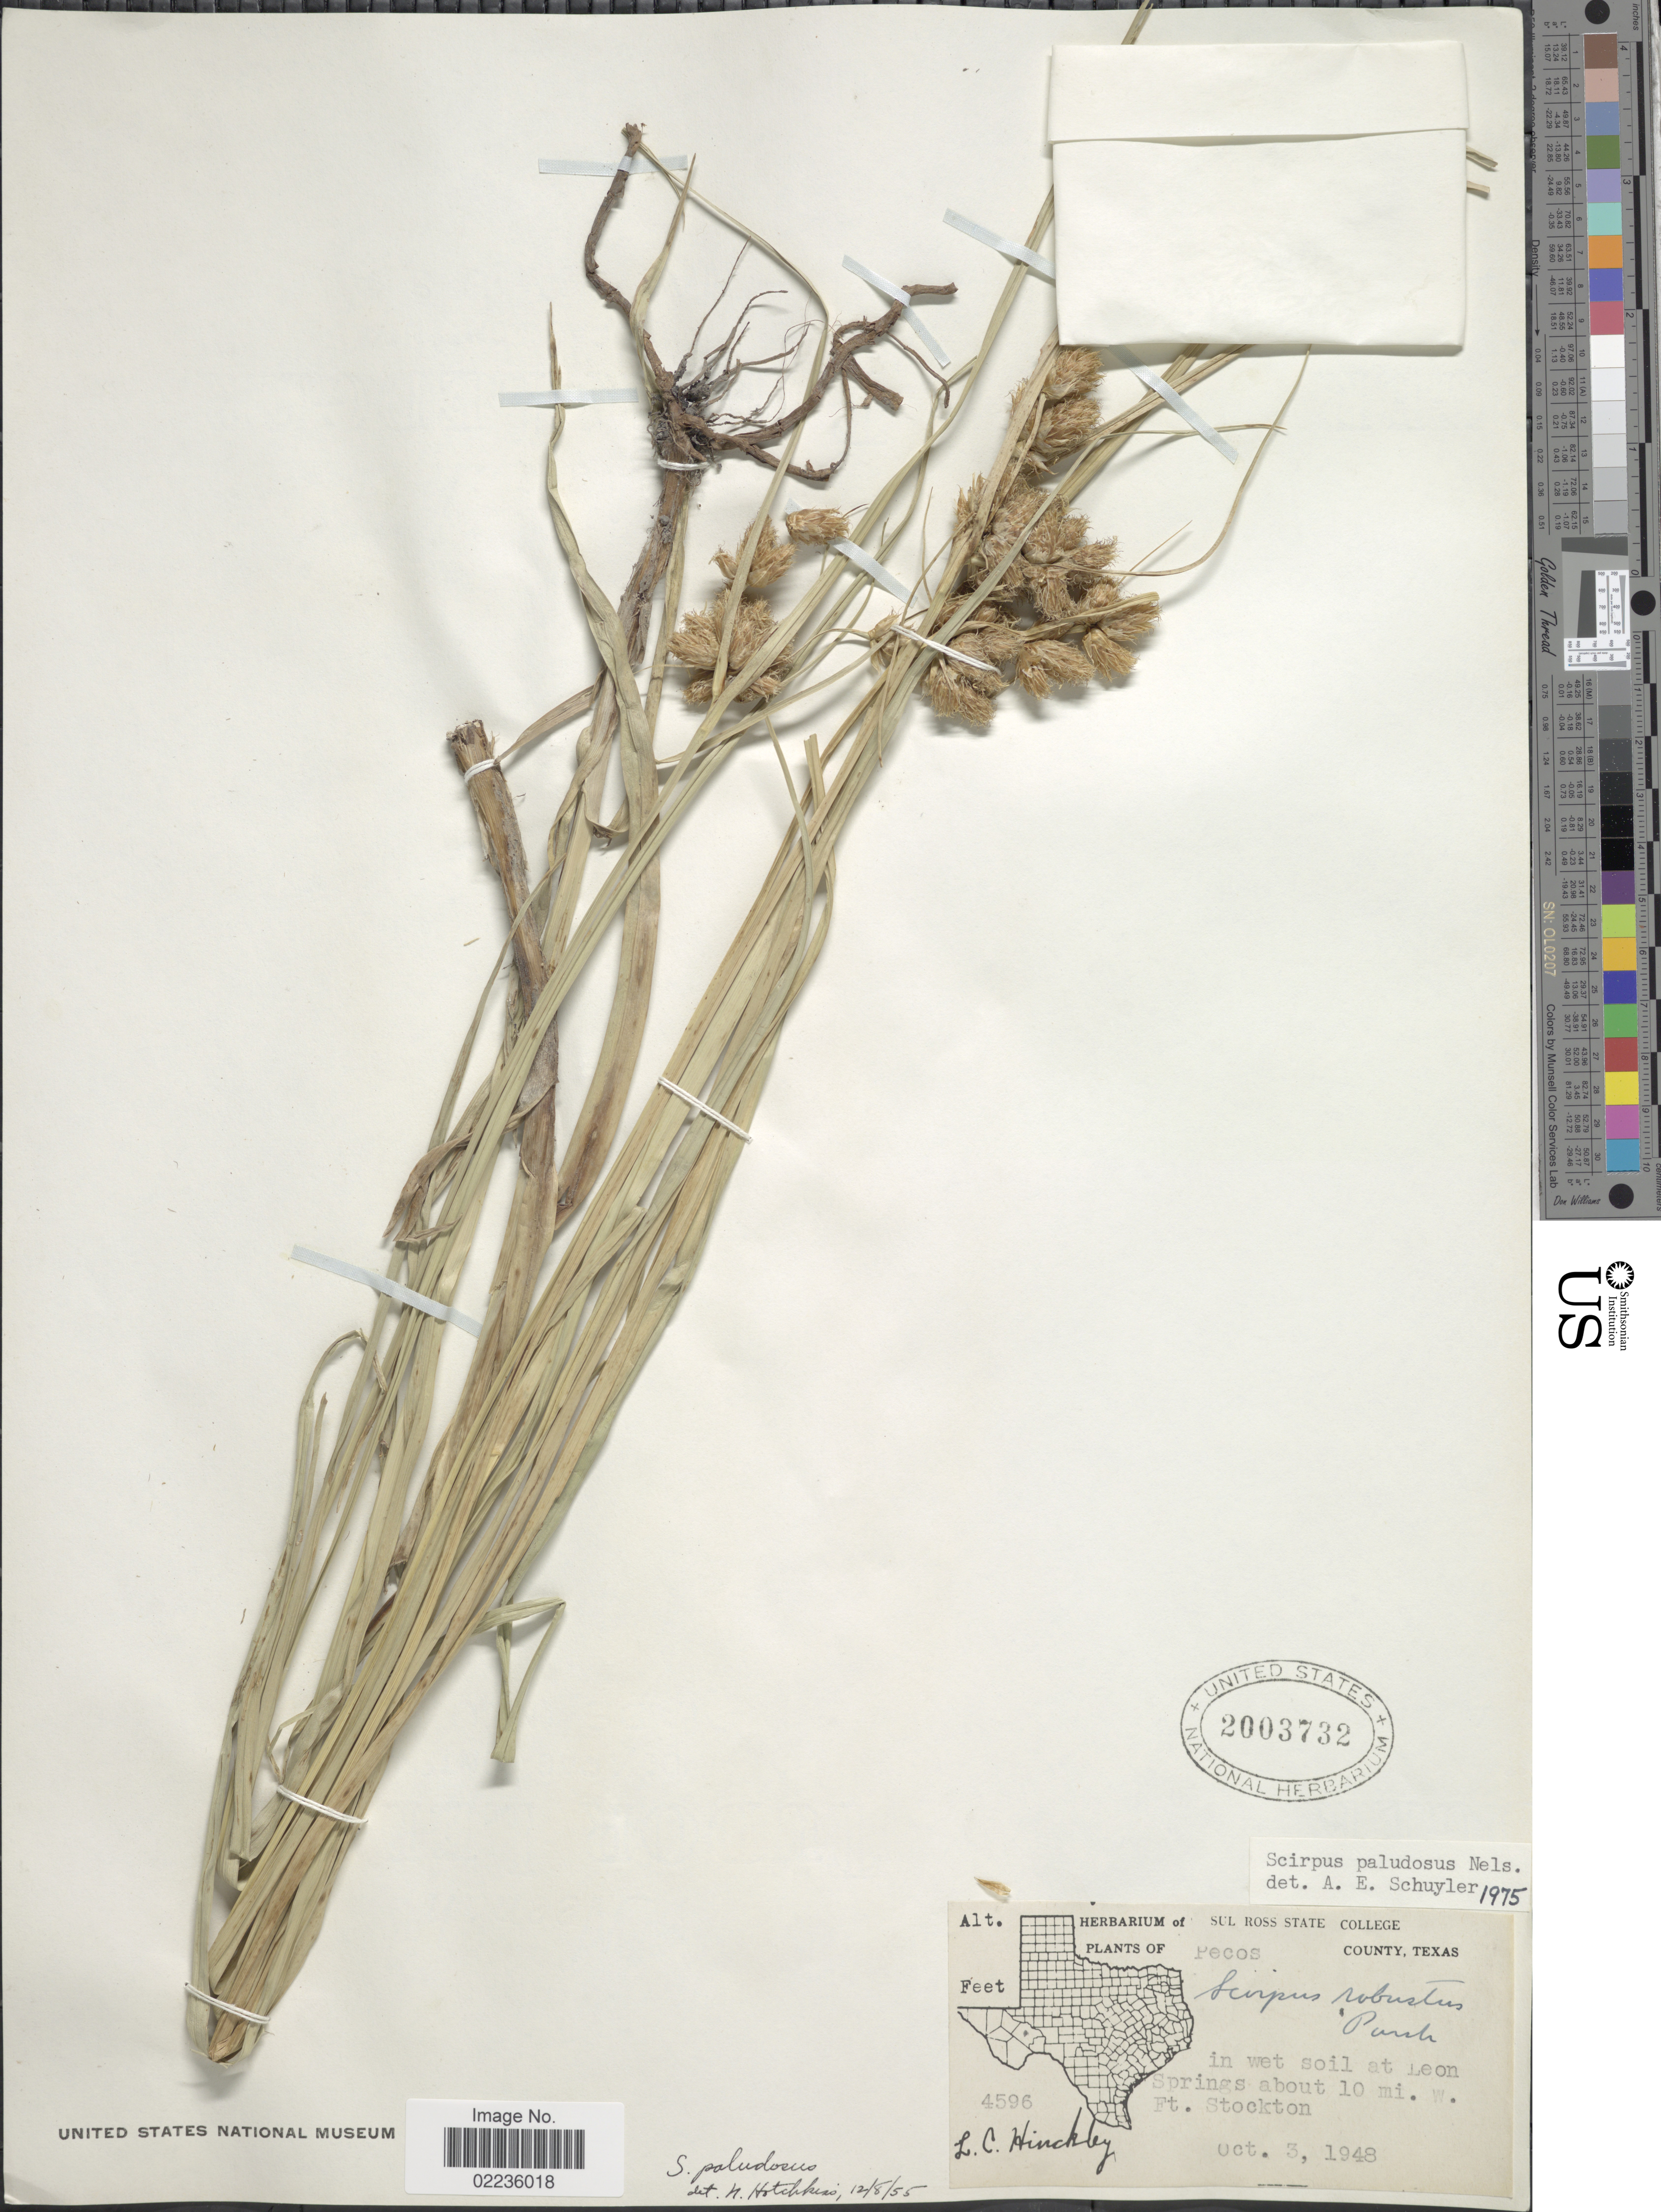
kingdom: Plantae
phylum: Tracheophyta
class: Liliopsida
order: Poales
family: Cyperaceae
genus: Bolboschoenus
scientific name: Bolboschoenus maritimus subsp. paludosus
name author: (A. Nelson) T. Koyama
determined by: Strong, M. T., (US), Smithsonian Institution - National Museum of Natural History (UNITED STATES)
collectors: L. Hinckley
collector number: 4596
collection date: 1948-10-03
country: United States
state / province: Texas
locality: Pecos County. In wet soil at Leon Springs about 10 mi. W. Ft. Stockton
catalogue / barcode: US 2003732